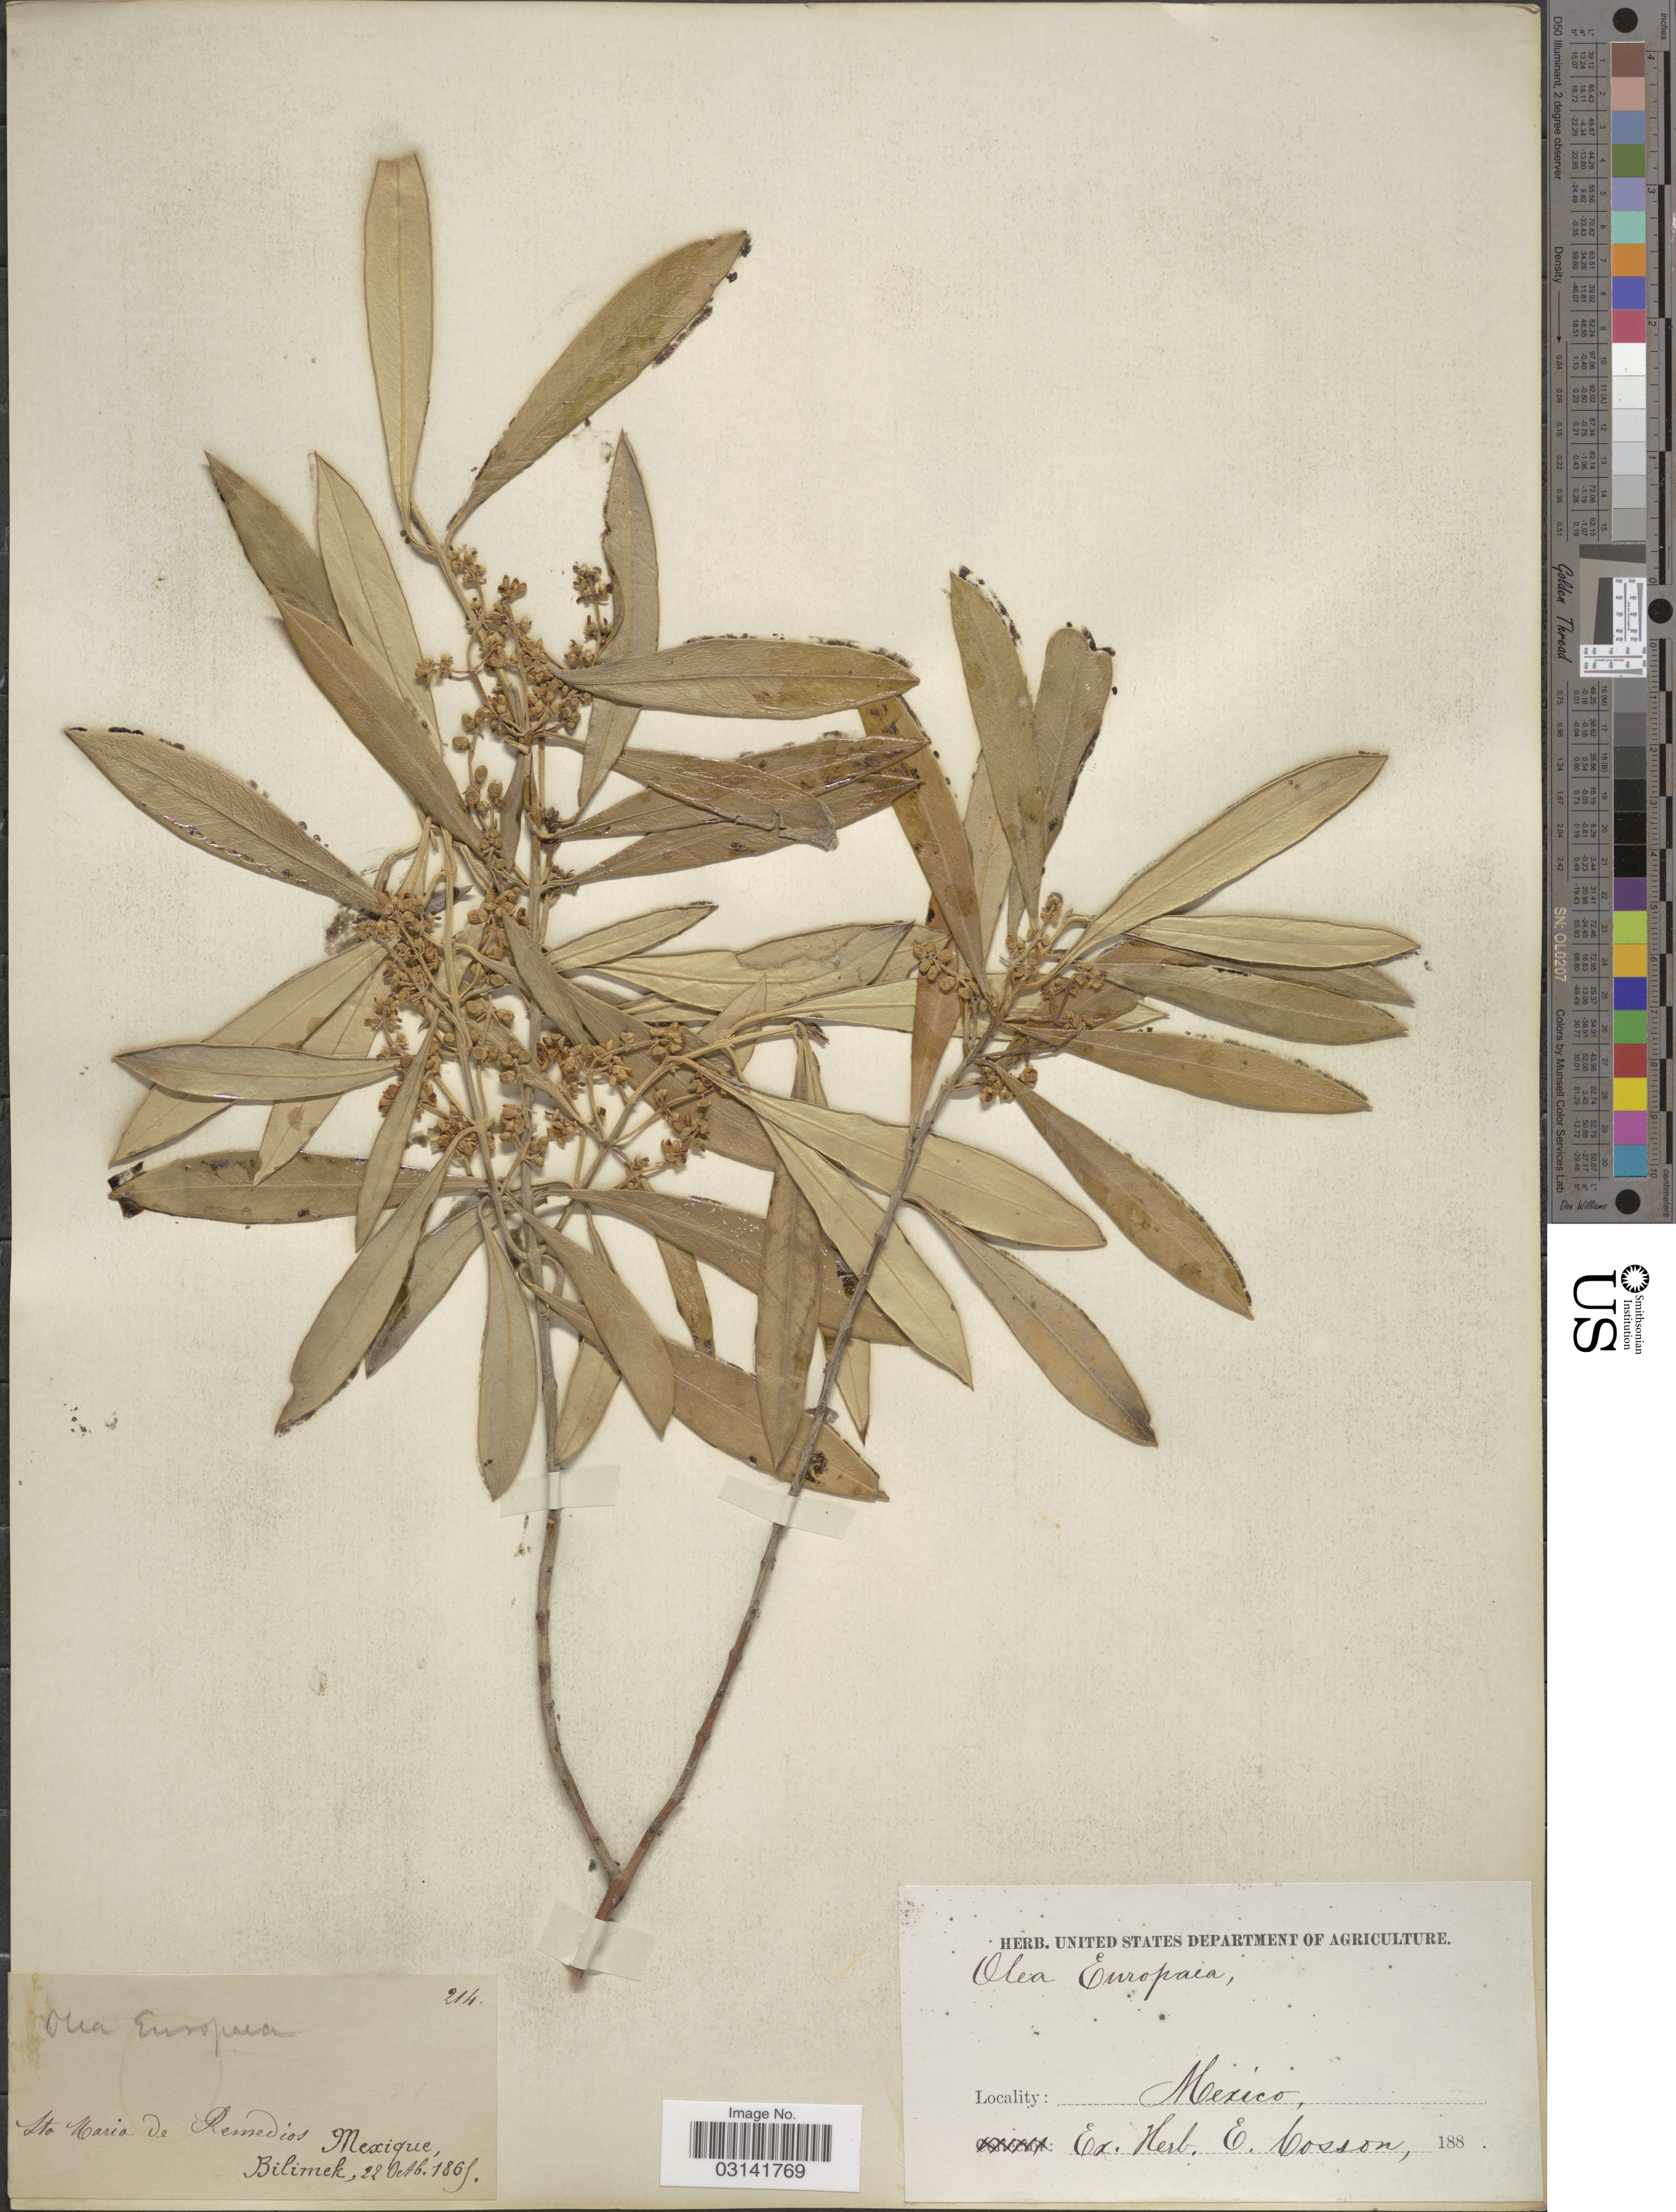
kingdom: Plantae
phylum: Tracheophyta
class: Magnoliopsida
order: Lamiales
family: Oleaceae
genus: Olea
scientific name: Olea europaea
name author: L.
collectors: -. Bilimek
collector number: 214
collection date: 1865-10-22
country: Mexico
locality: Sta Maria de Remedios.